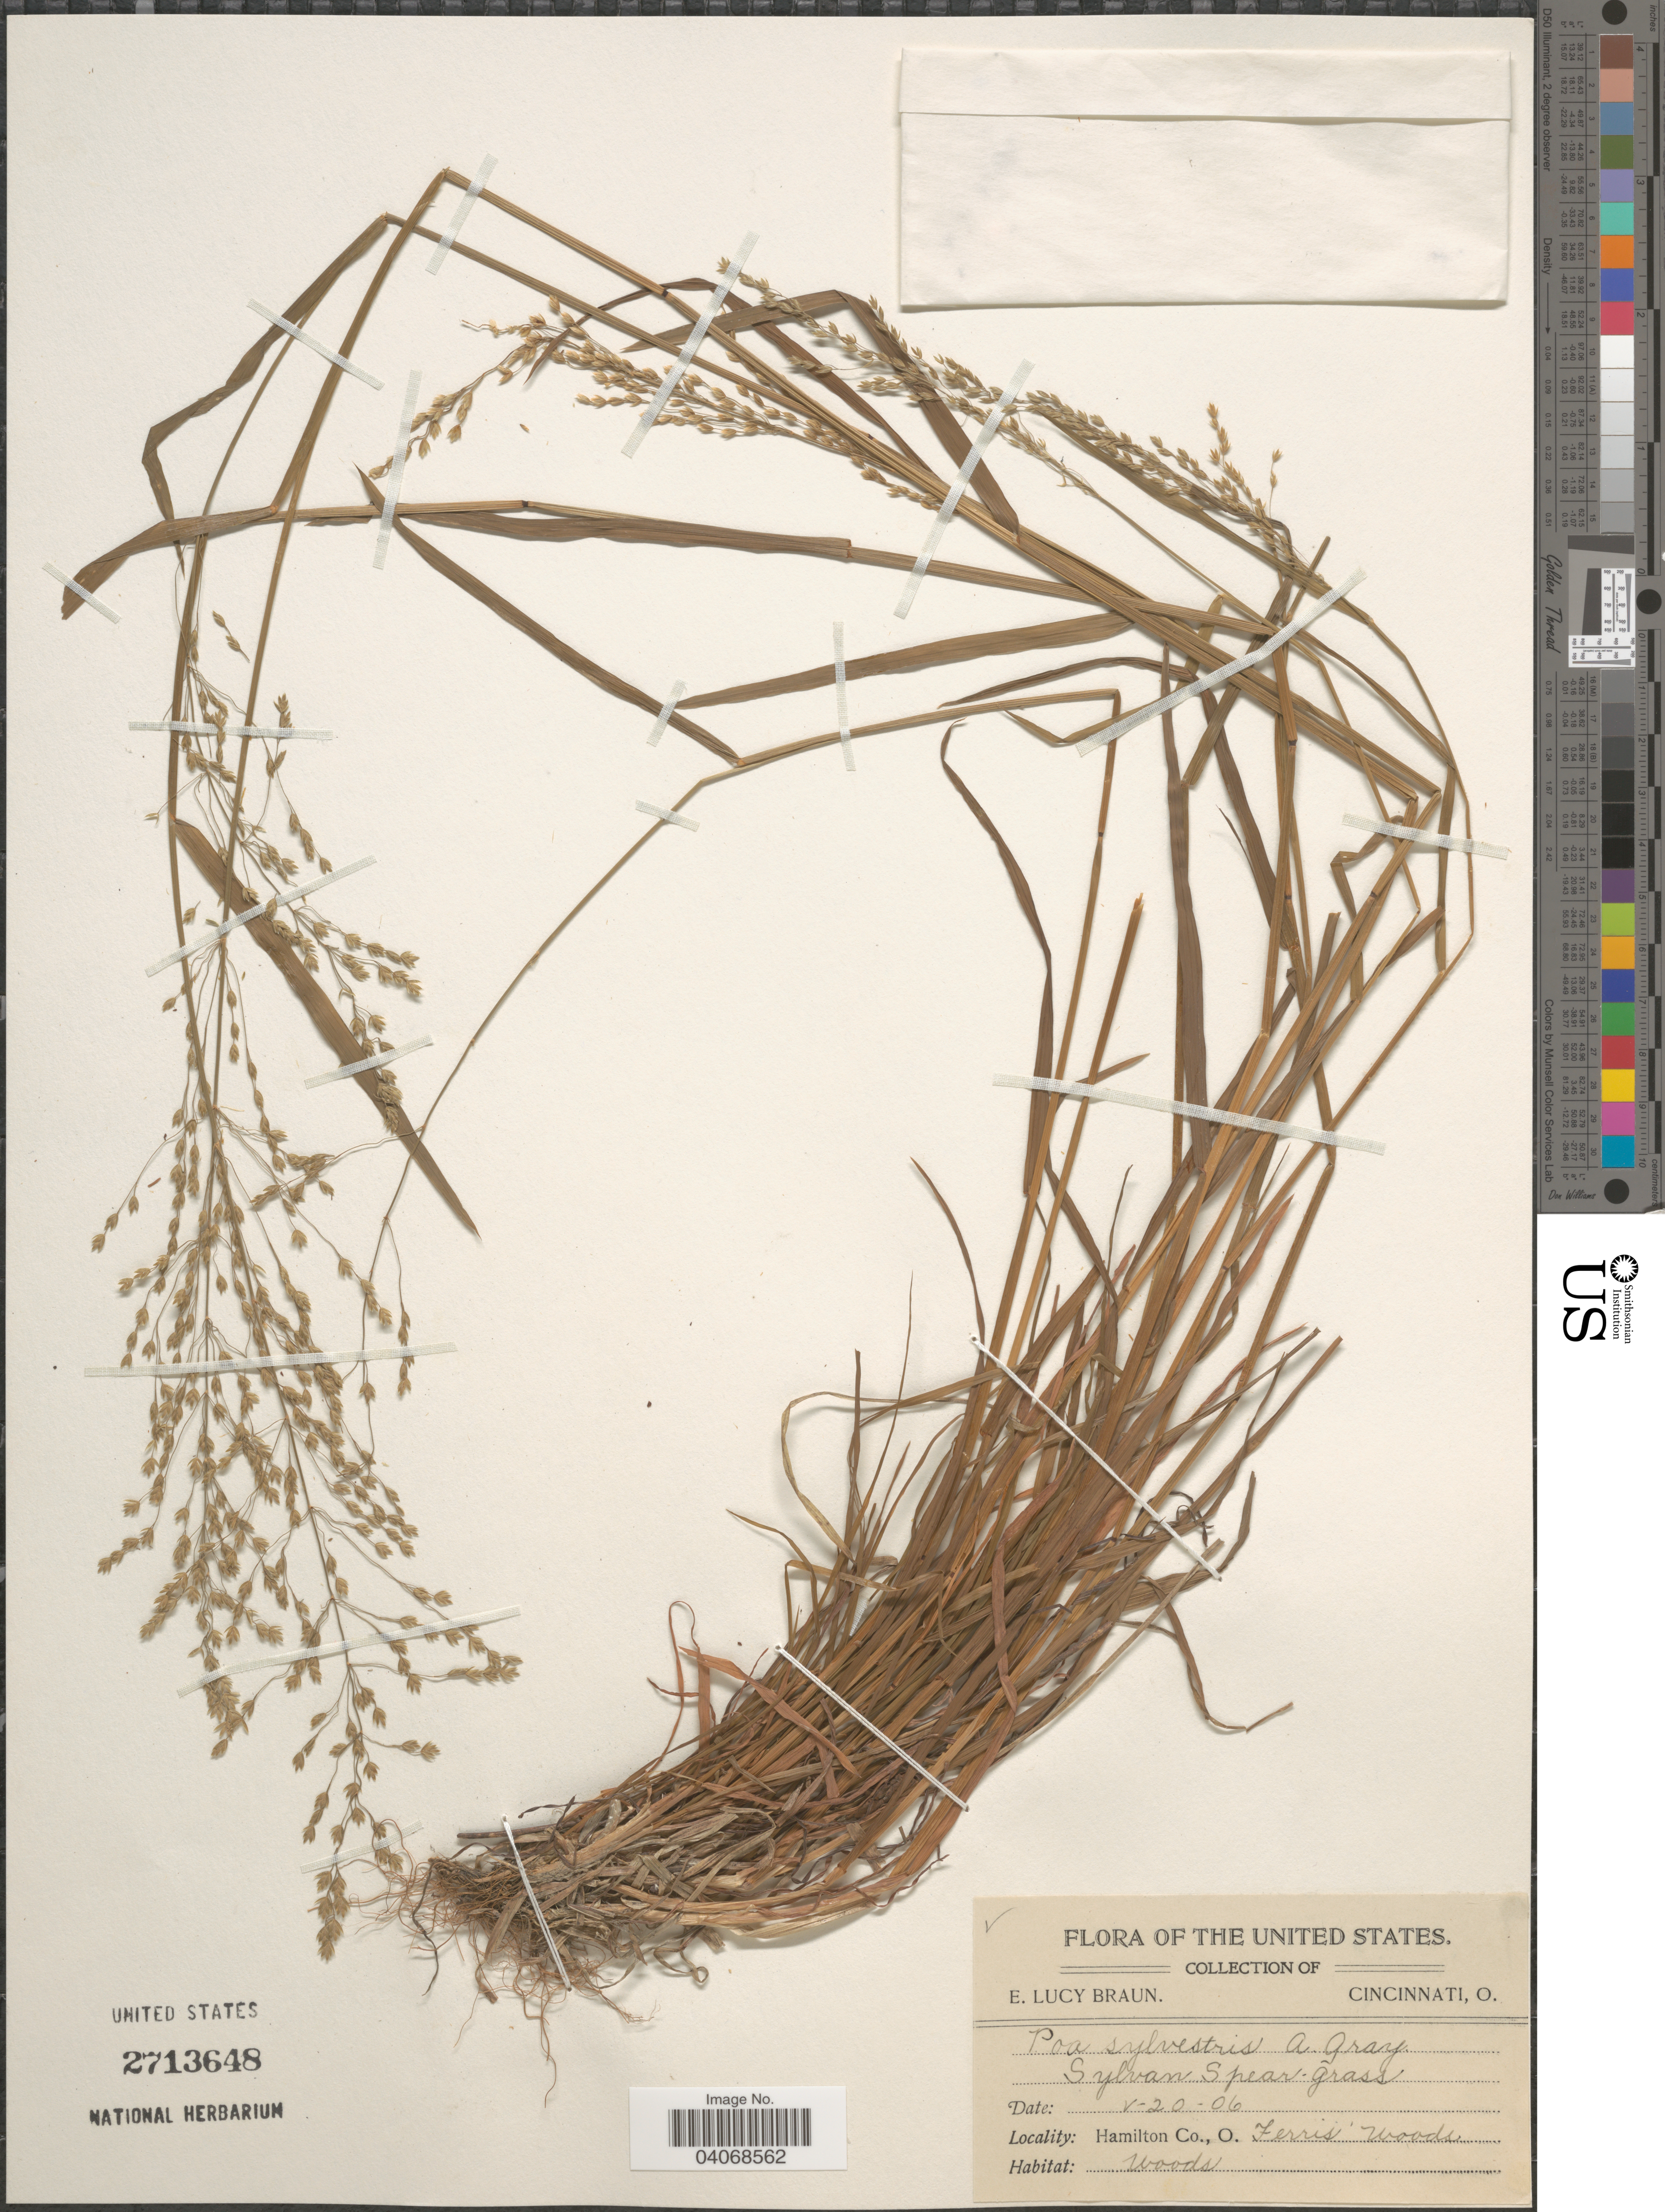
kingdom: Plantae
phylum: Tracheophyta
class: Liliopsida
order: Poales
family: Poaceae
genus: Poa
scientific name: Poa sylvestris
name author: A. Gray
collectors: E. L. Braun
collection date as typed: Transcribed d/m/y: 20/5/6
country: United States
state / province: Ohio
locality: Hamilton Co. Ferris woods.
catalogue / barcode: US 2713648